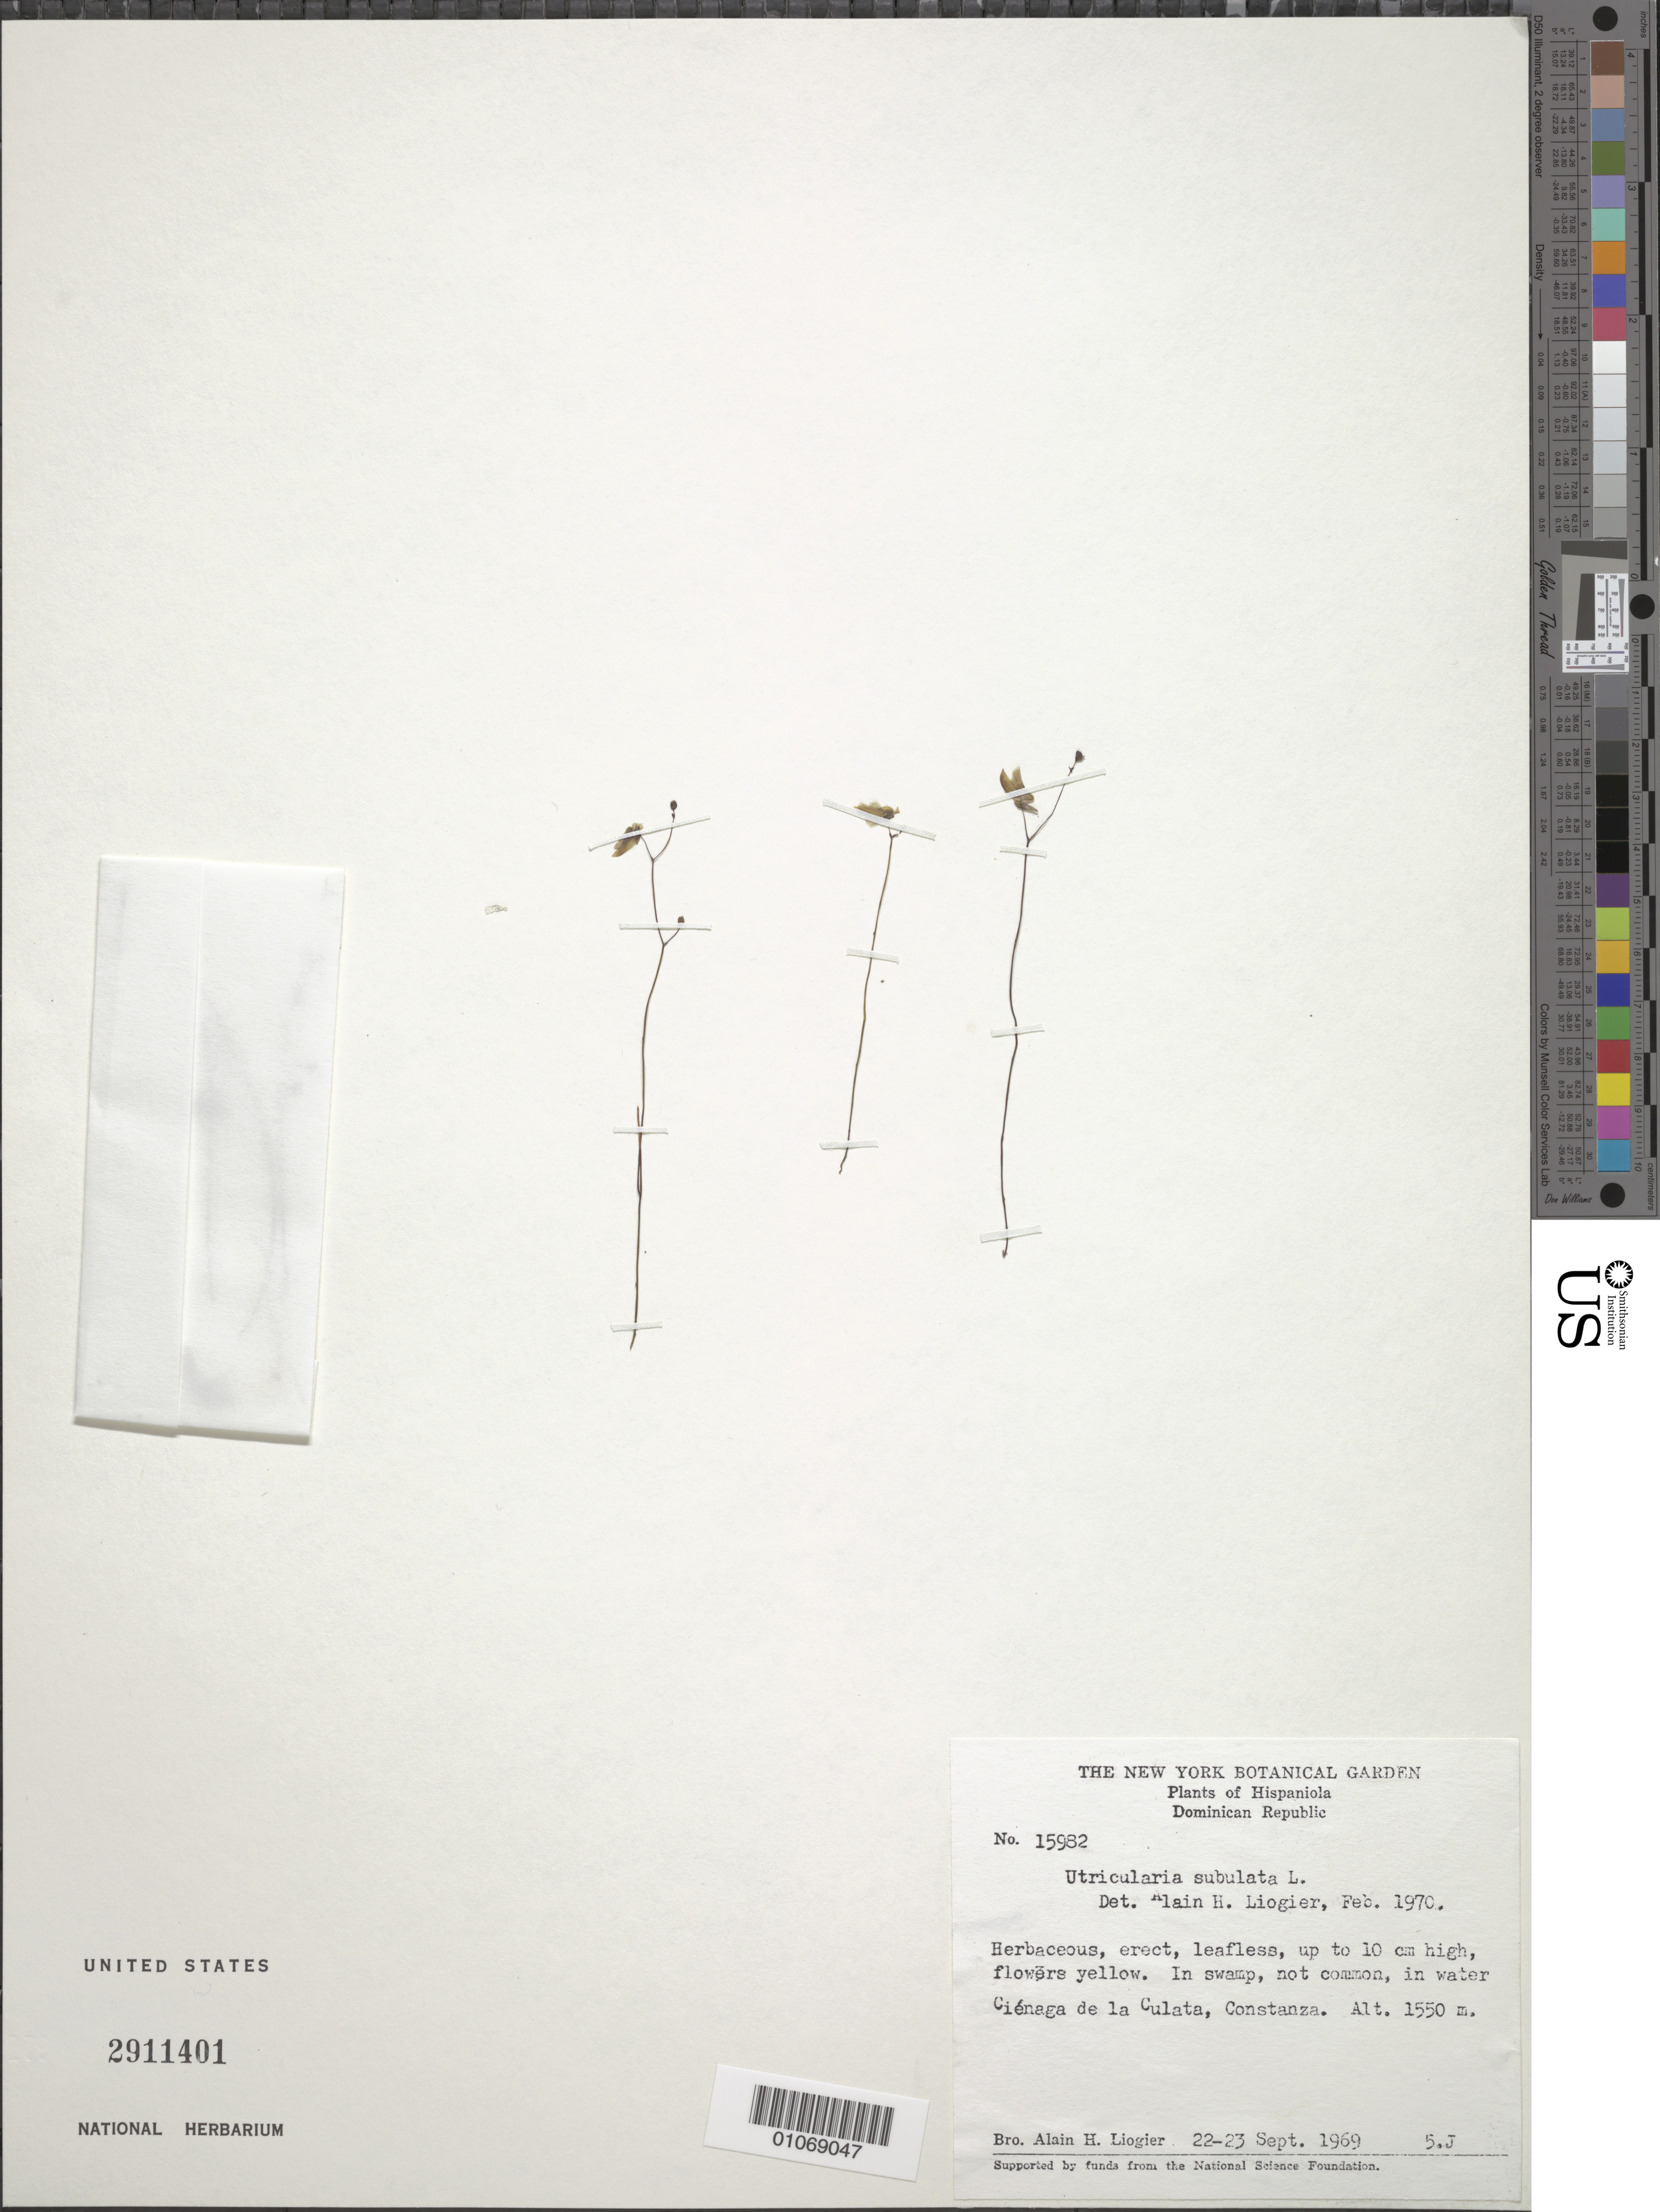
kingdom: Plantae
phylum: Tracheophyta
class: Magnoliopsida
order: Lamiales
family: Lentibulariaceae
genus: Utricularia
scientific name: Utricularia subulata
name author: L.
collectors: A. H. Liogier & A. H. Liogier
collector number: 15982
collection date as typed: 22 Sep 1969 to 23 Sep 1969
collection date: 1969-09-22/1969-09-23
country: Dominican Republic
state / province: La Vega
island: Hispaniola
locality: Cienaga de la Culata, Costanza. in swamp, in water.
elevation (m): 1550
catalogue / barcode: US 2911401